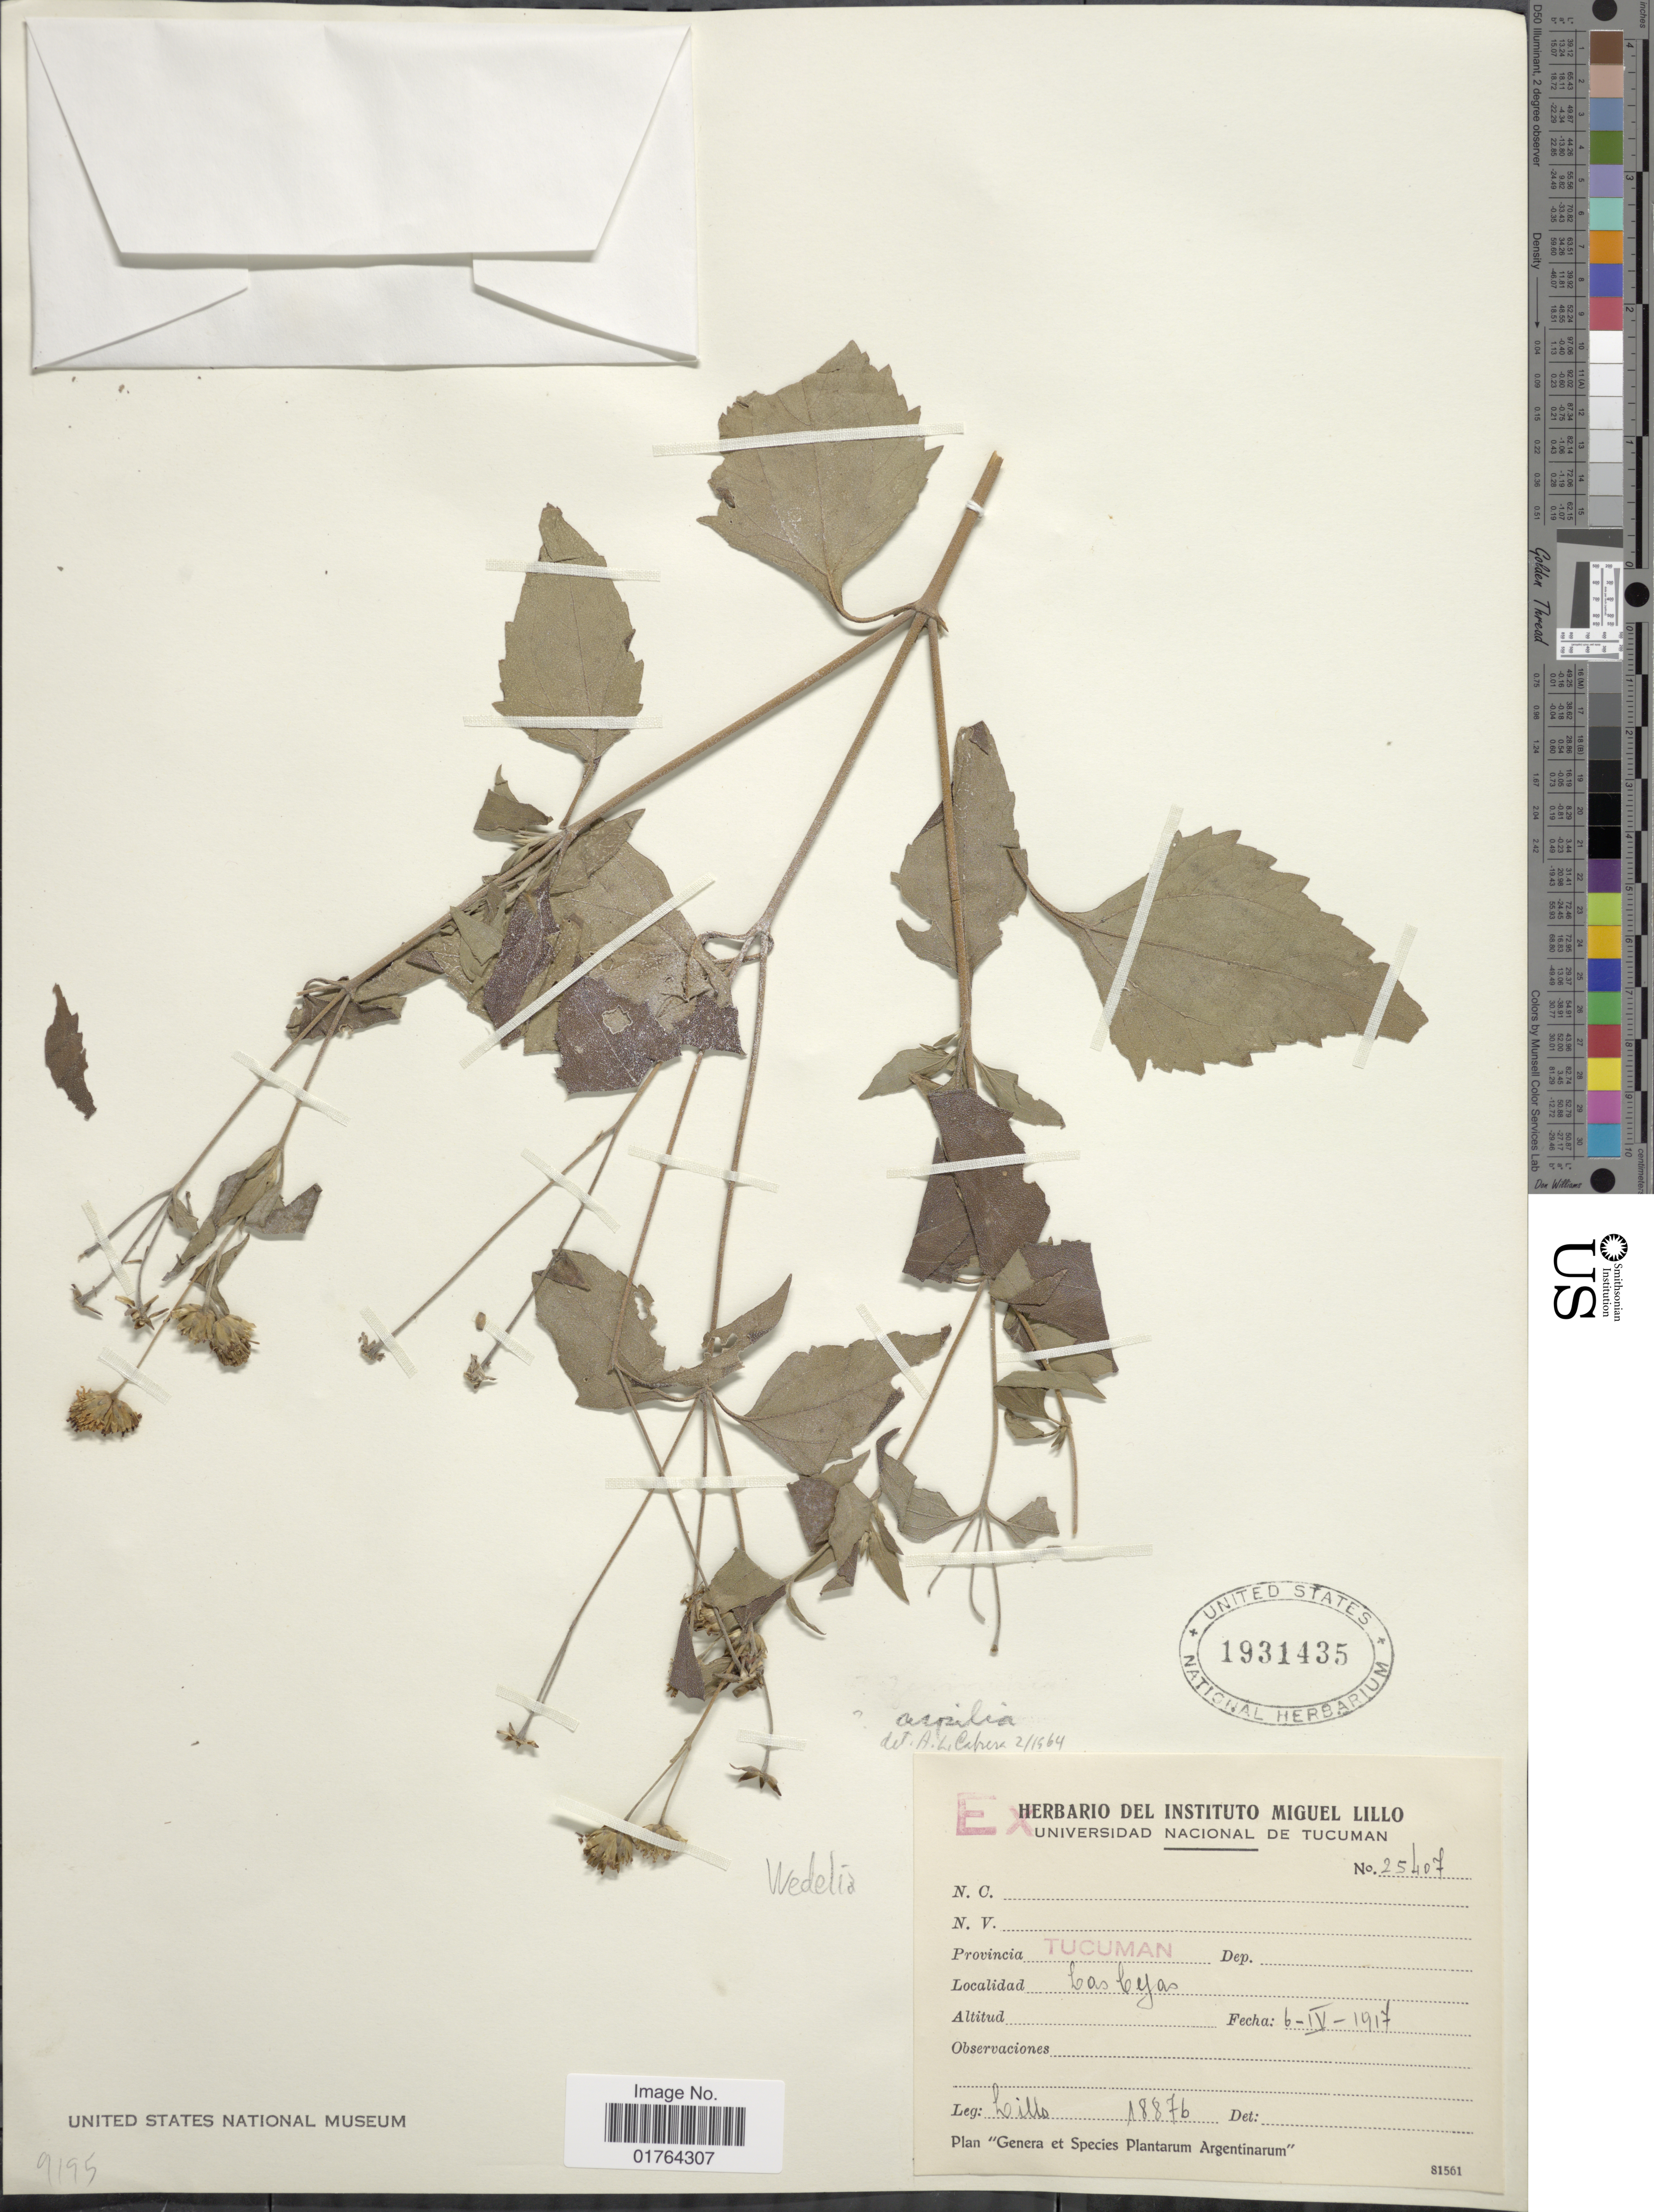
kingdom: Plantae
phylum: Tracheophyta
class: Magnoliopsida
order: Asterales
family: Asteraceae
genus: Wedelia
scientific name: Wedelia brachylepis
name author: Griseb.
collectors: -. Lillo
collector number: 18876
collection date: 1917-04-06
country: Argentina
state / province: Tucuman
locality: Provincia Tucuman, Las Cejas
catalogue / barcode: US 1931435